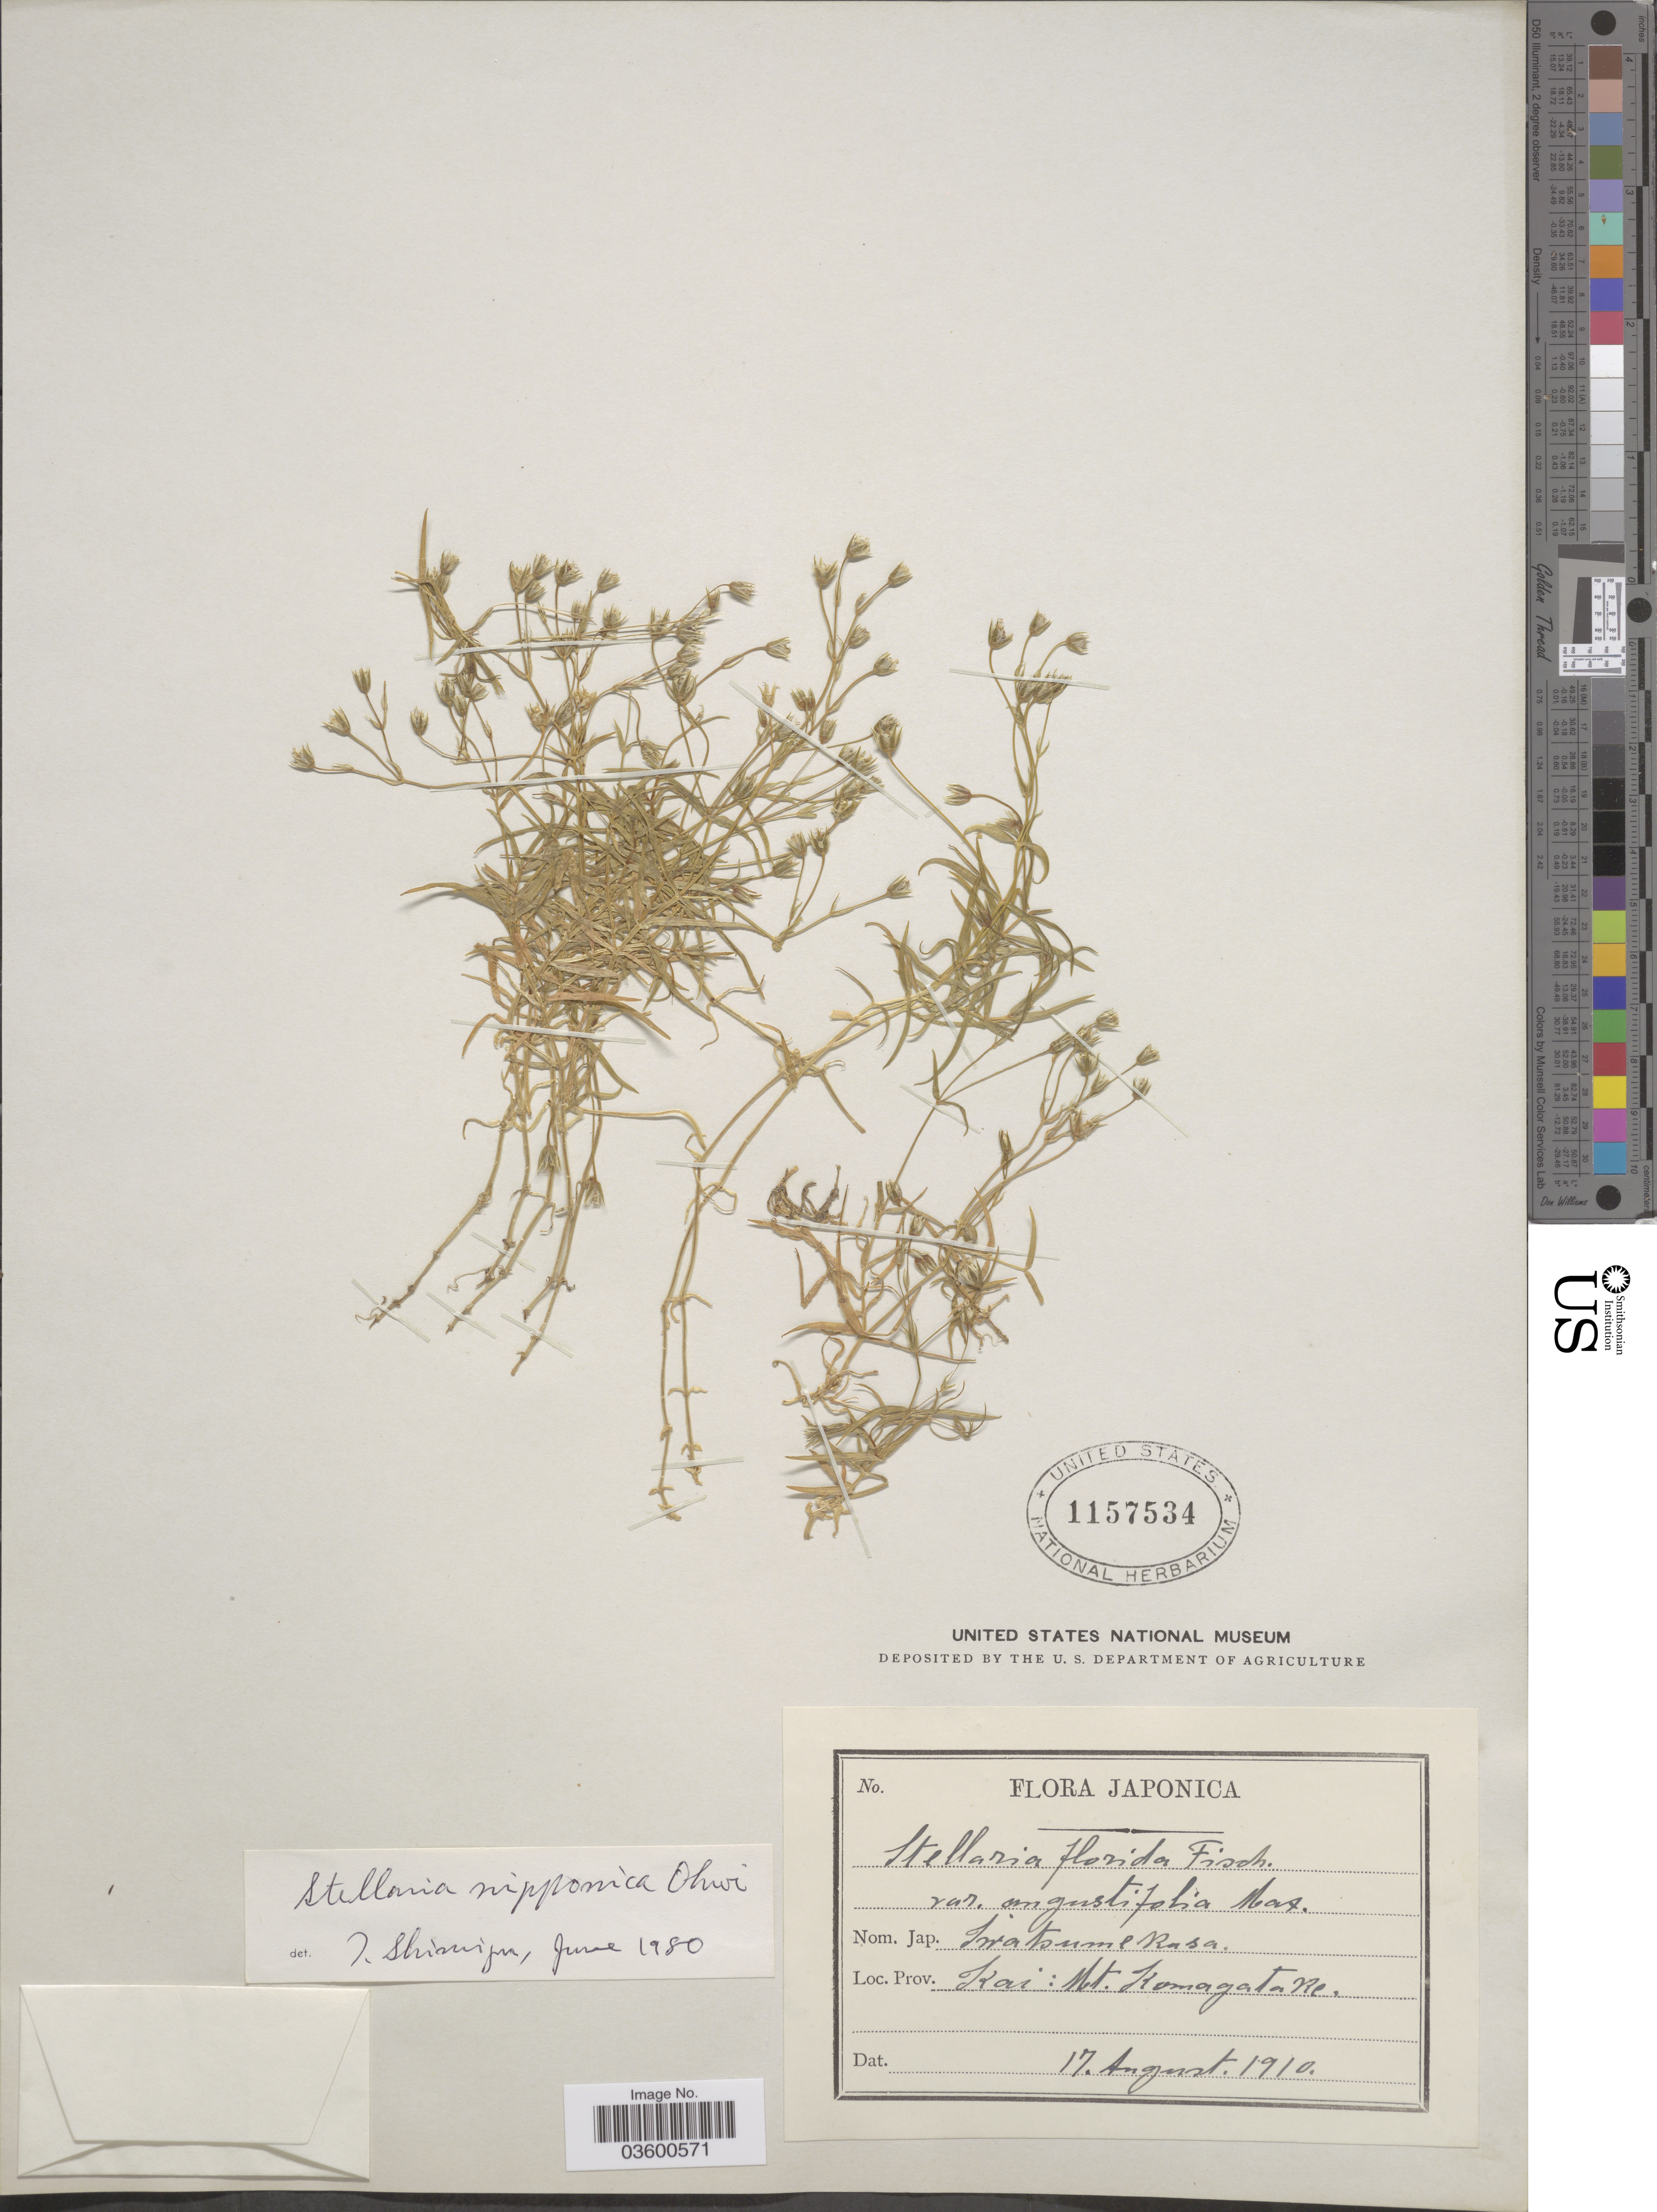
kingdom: Plantae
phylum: Tracheophyta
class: Magnoliopsida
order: Caryophyllales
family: Caryophyllaceae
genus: Stellaria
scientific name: Stellaria nipponica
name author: Ohwi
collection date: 1910-08-17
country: Japan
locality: Prov. Kai: Mt. Komagatake.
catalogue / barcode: US 1157534